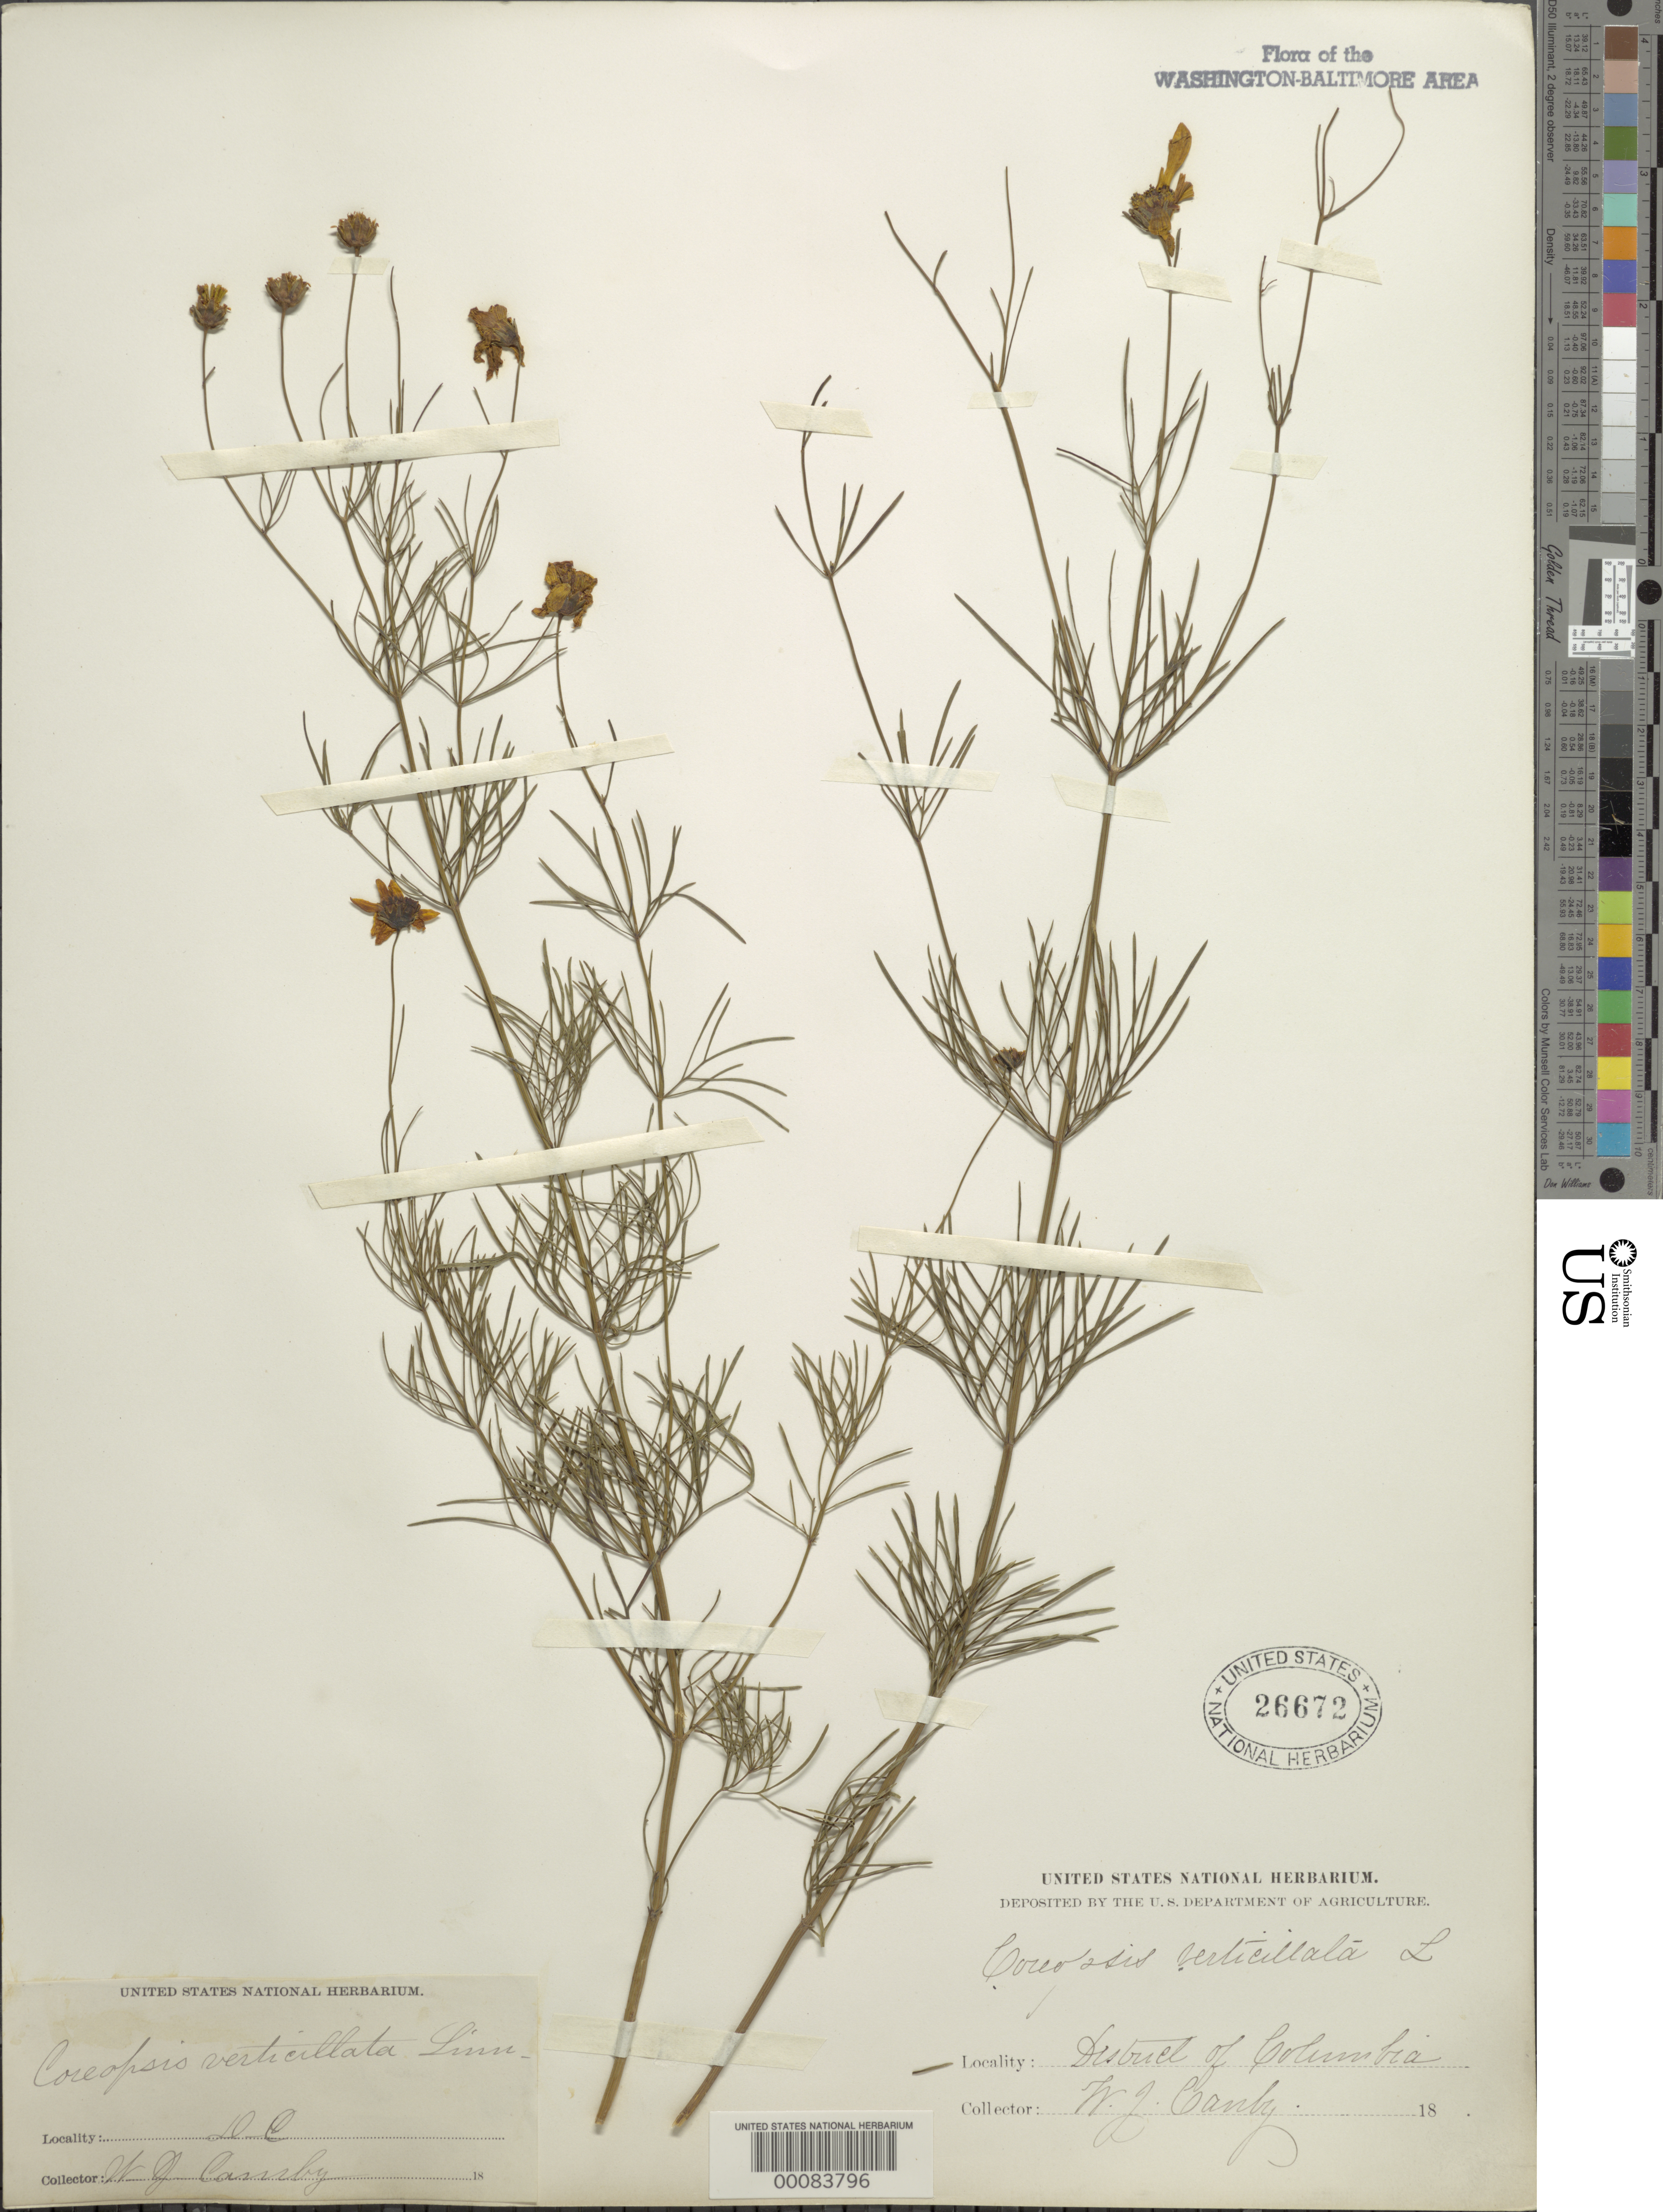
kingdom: Plantae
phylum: Tracheophyta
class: Magnoliopsida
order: Asterales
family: Asteraceae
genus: Coreopsis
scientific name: Coreopsis verticillata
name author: L.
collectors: W. Canby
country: United States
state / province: District of Columbia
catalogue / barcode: US 26672